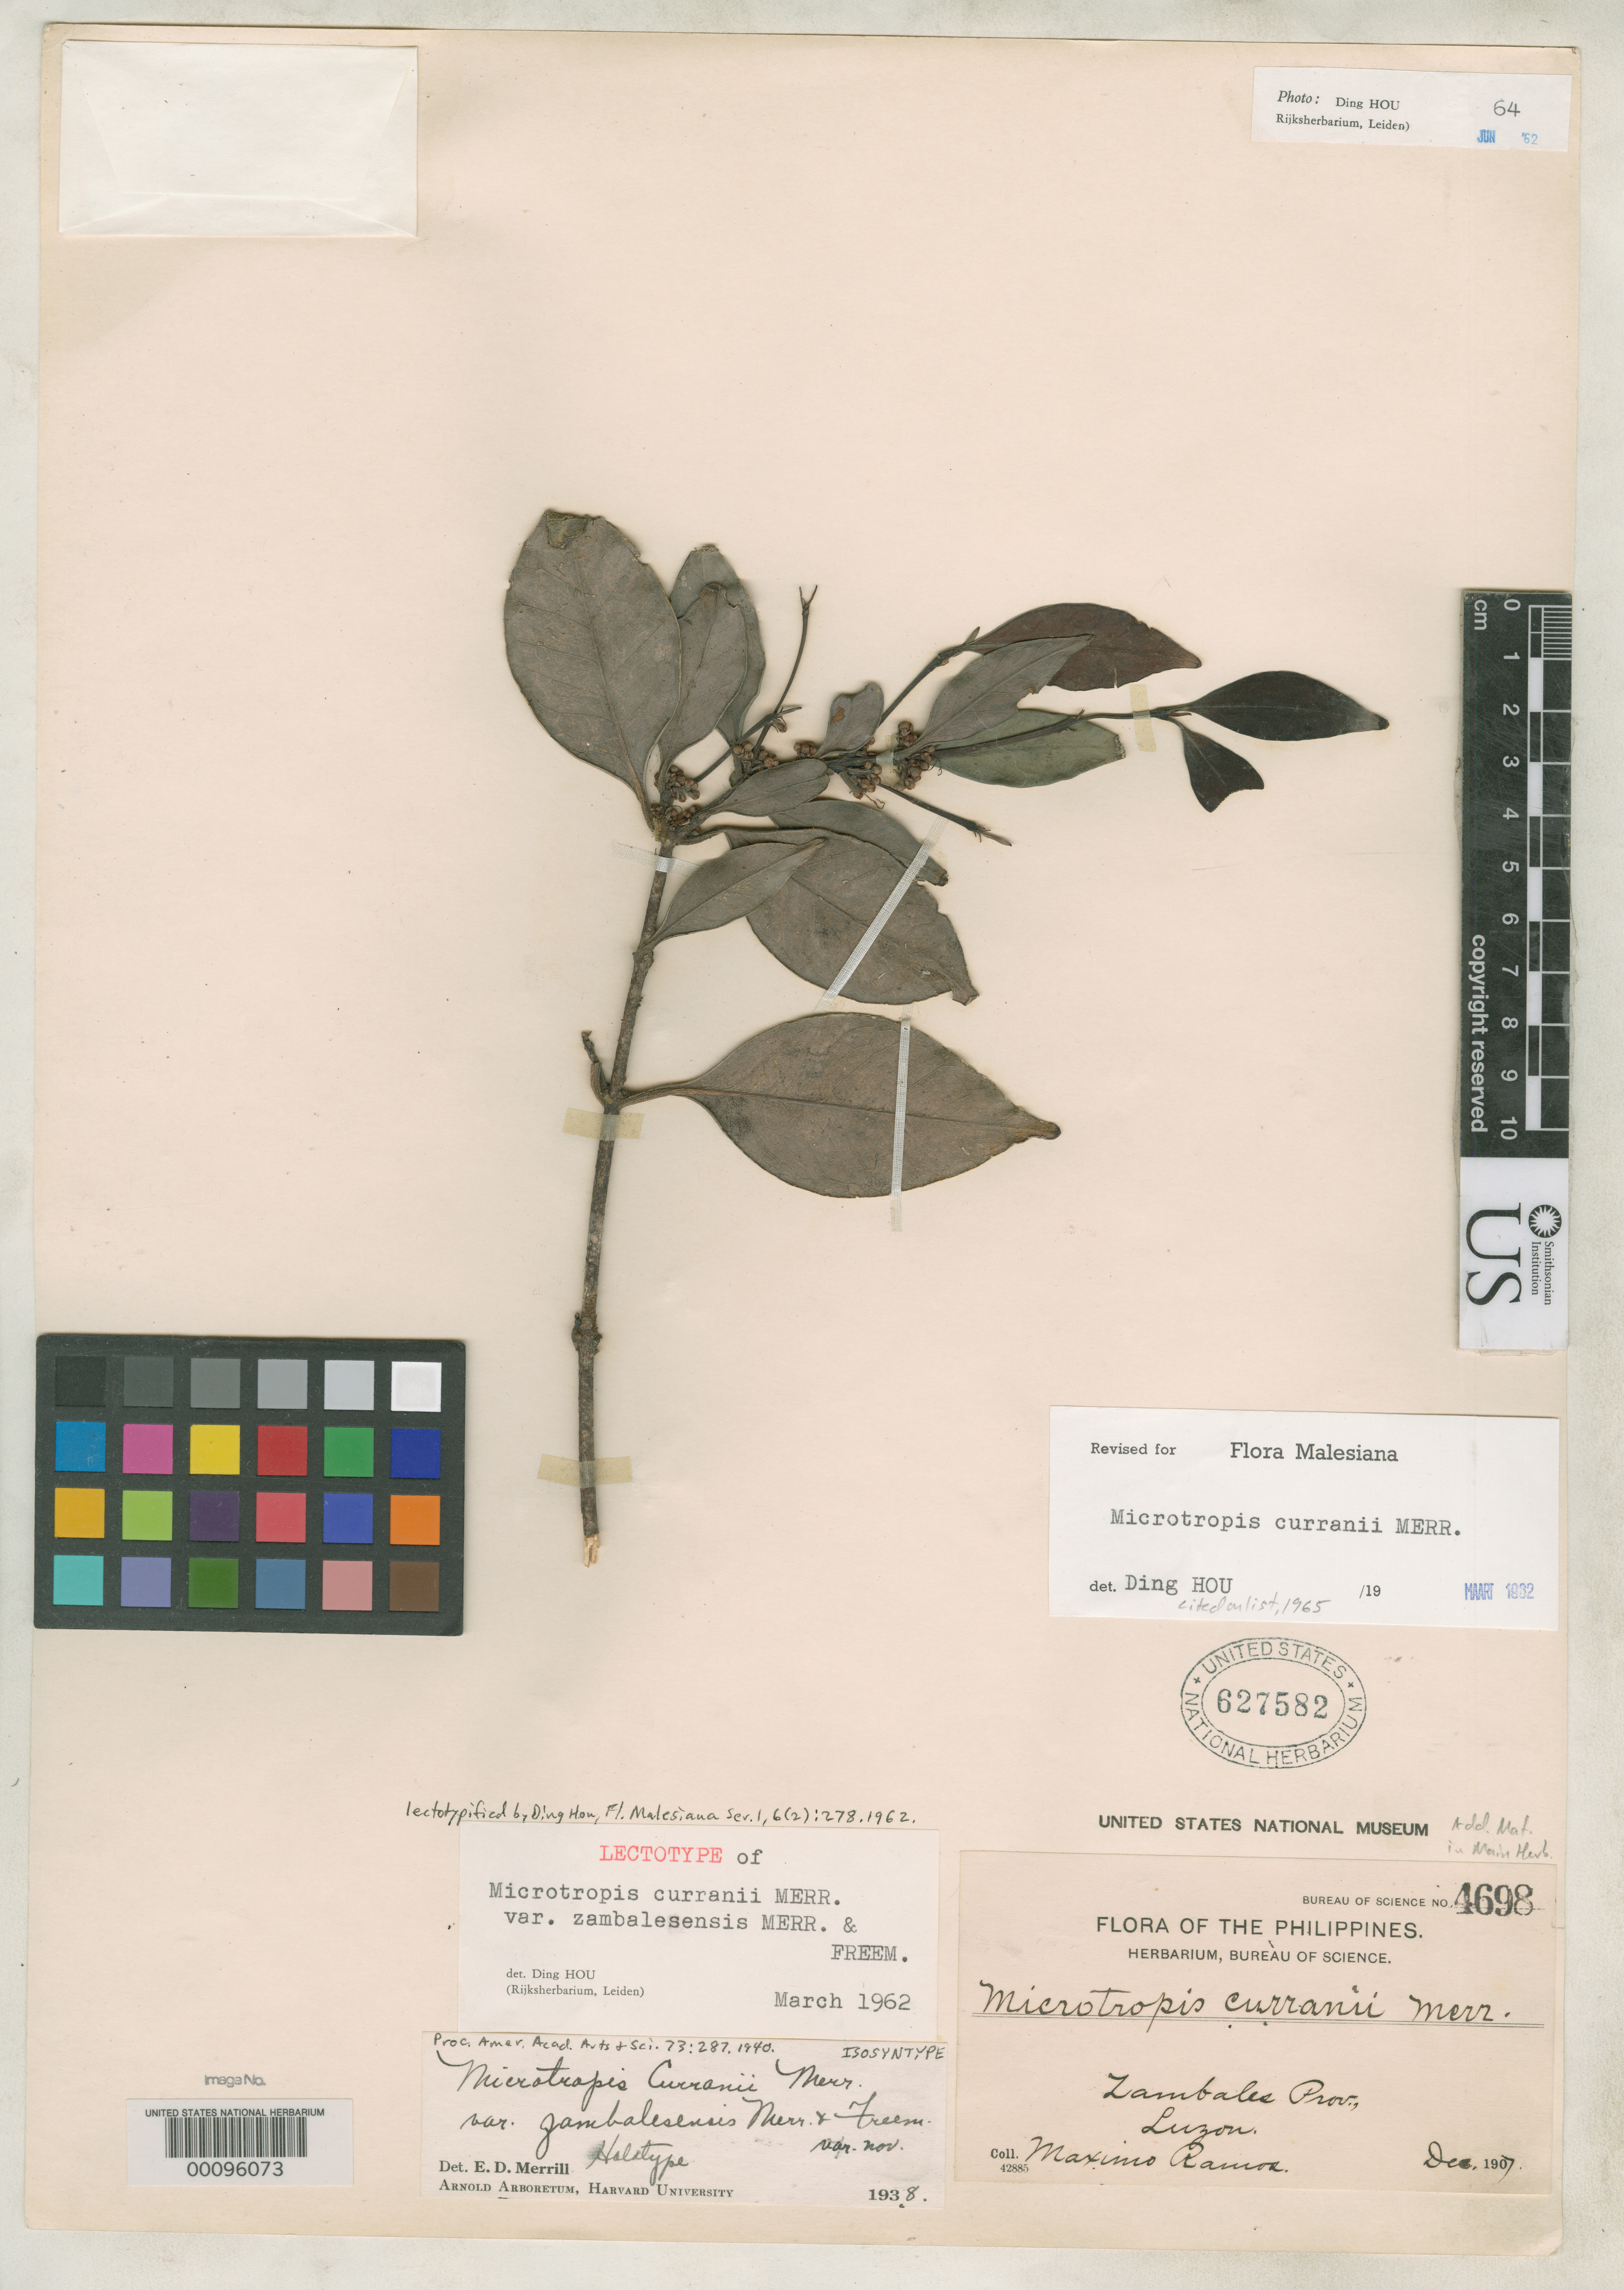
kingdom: Plantae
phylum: Tracheophyta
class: Magnoliopsida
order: Celastrales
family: Celastraceae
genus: Microtropis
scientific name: Microtropis curranii var. zambalesensis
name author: Merr. & F. L. Freeman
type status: Lectotype; Isosyntype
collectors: M. Ramos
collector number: Bur. Sci. 4698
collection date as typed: Dec 1907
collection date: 1907-12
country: Philippines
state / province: Central Luzon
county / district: Zambales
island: Luzon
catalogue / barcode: US 627582